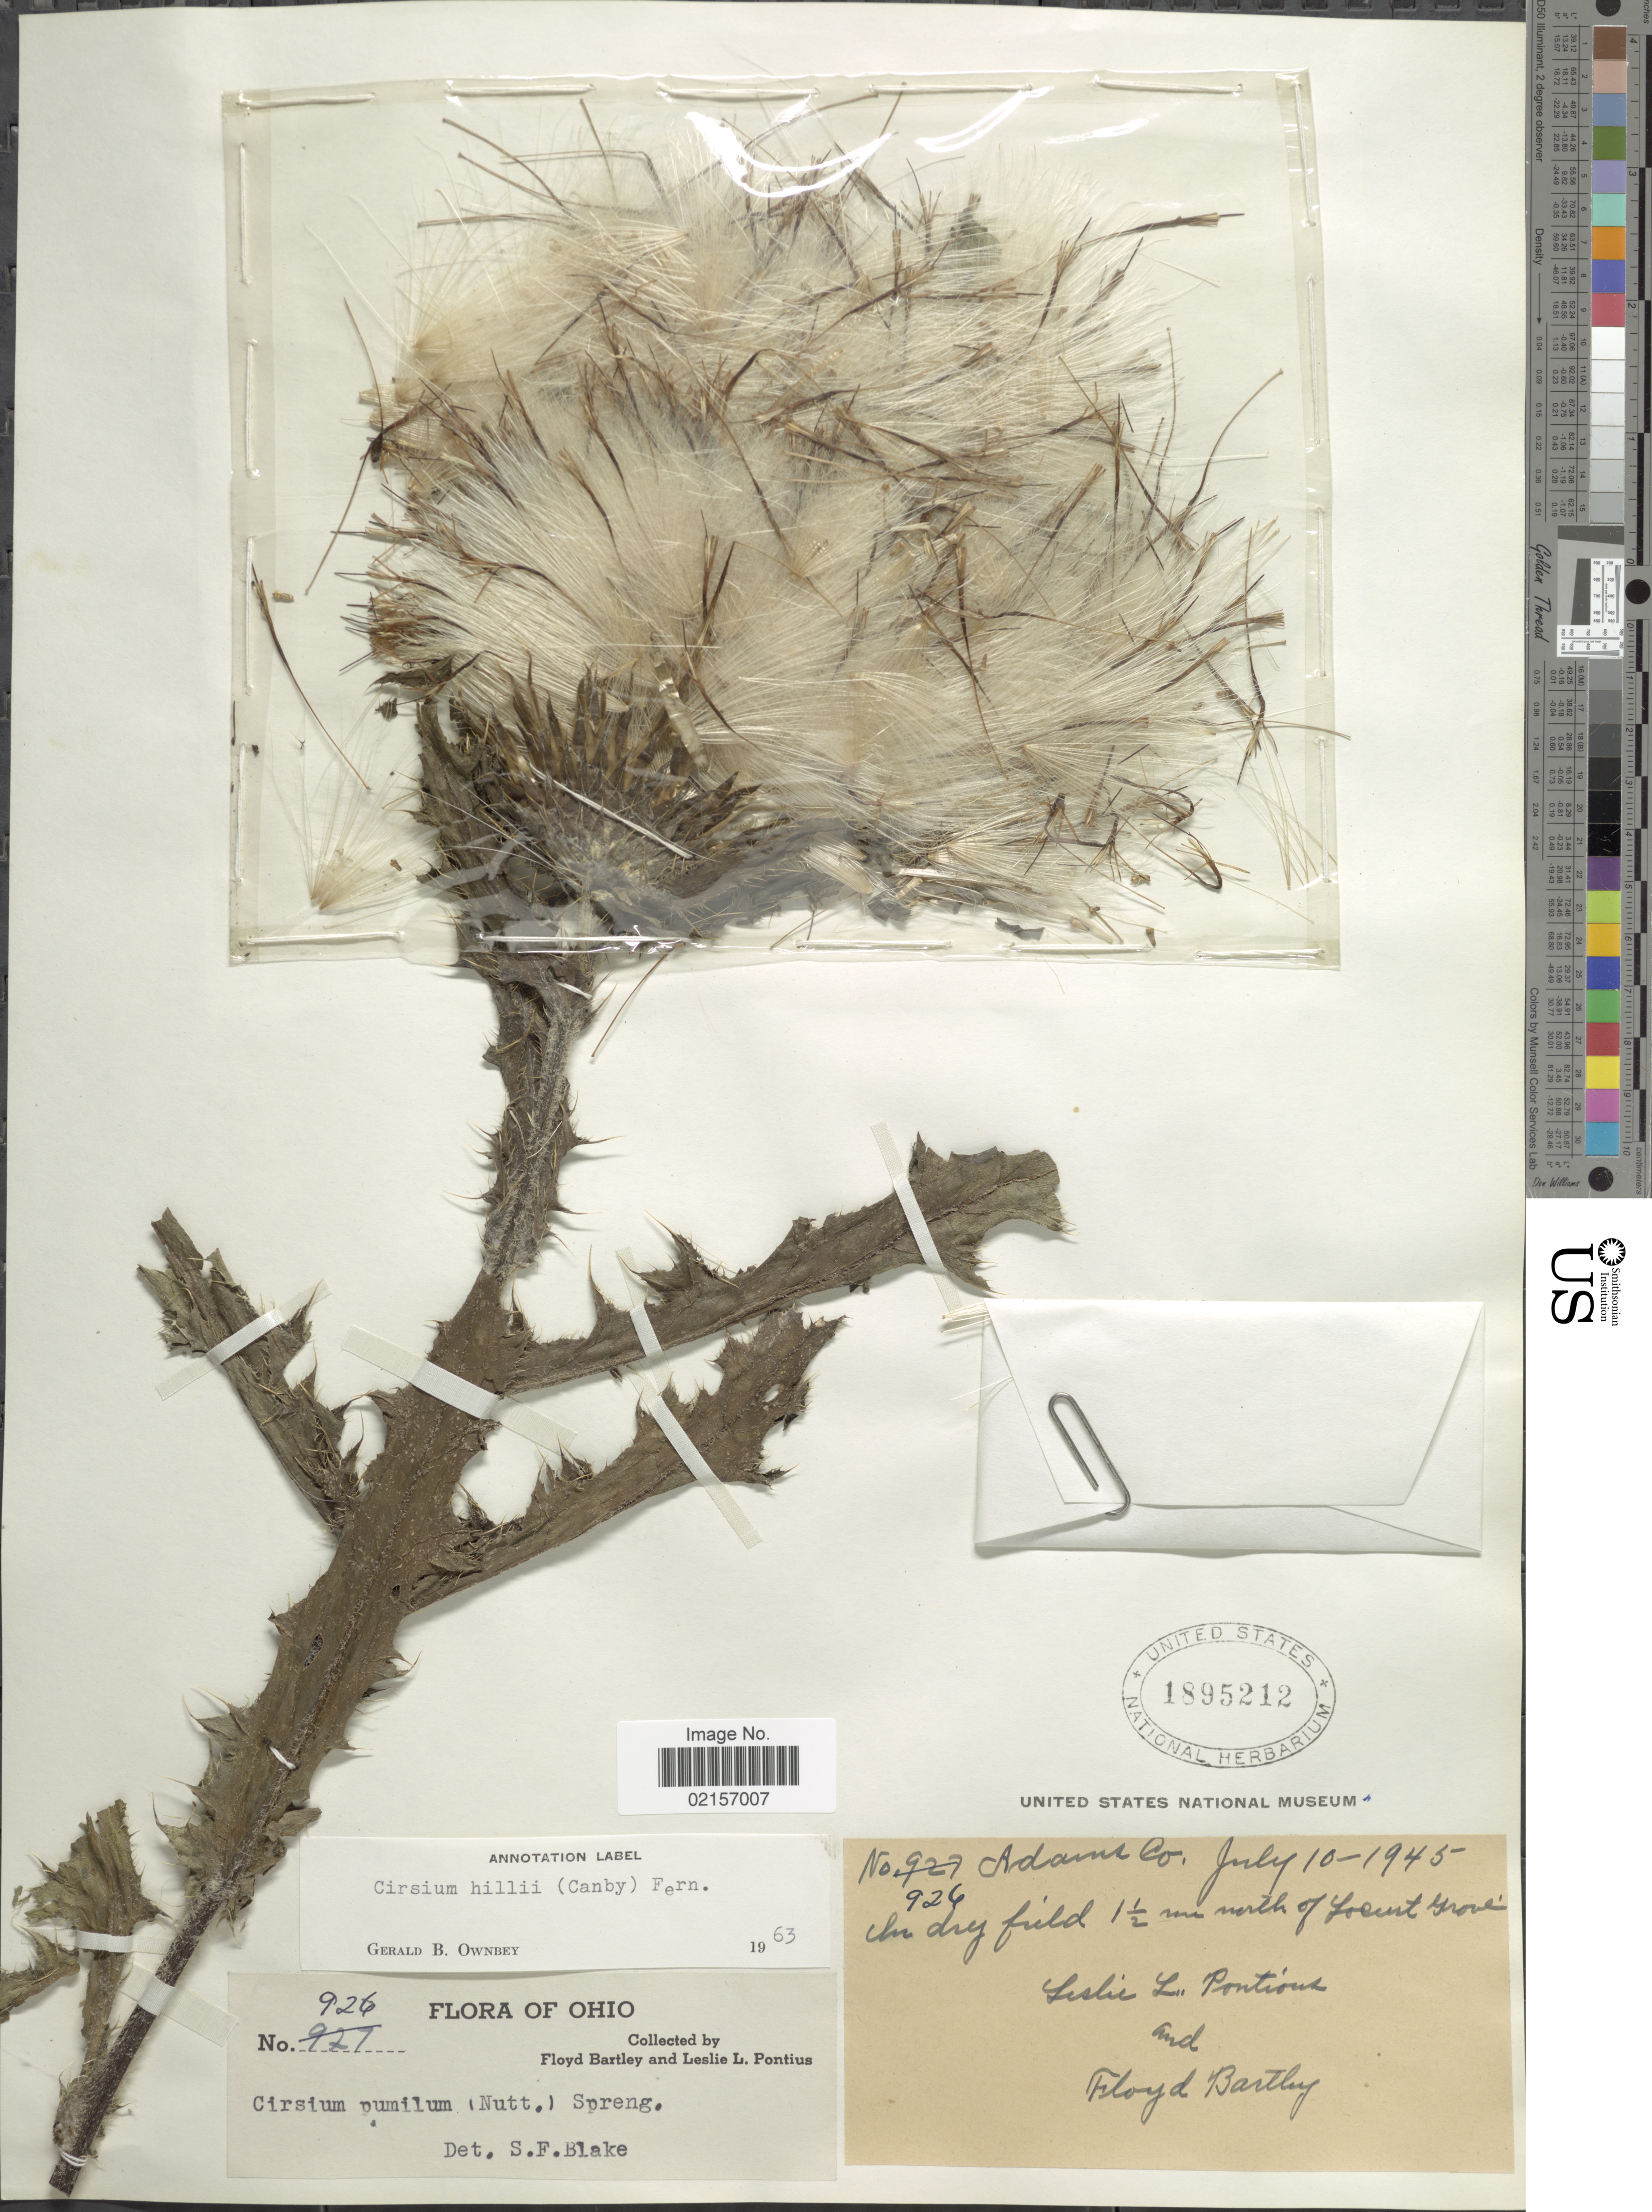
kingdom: Plantae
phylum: Tracheophyta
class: Magnoliopsida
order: Asterales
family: Asteraceae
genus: Cirsium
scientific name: Cirsium pumilum var. hillii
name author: (Canby) B. Boivin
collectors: L. L. Pontious & F. Bartley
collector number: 926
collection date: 1945-07-10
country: United States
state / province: Ohio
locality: Adams Co. in dry field 1½ m north of forest Grove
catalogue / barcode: US 1895212